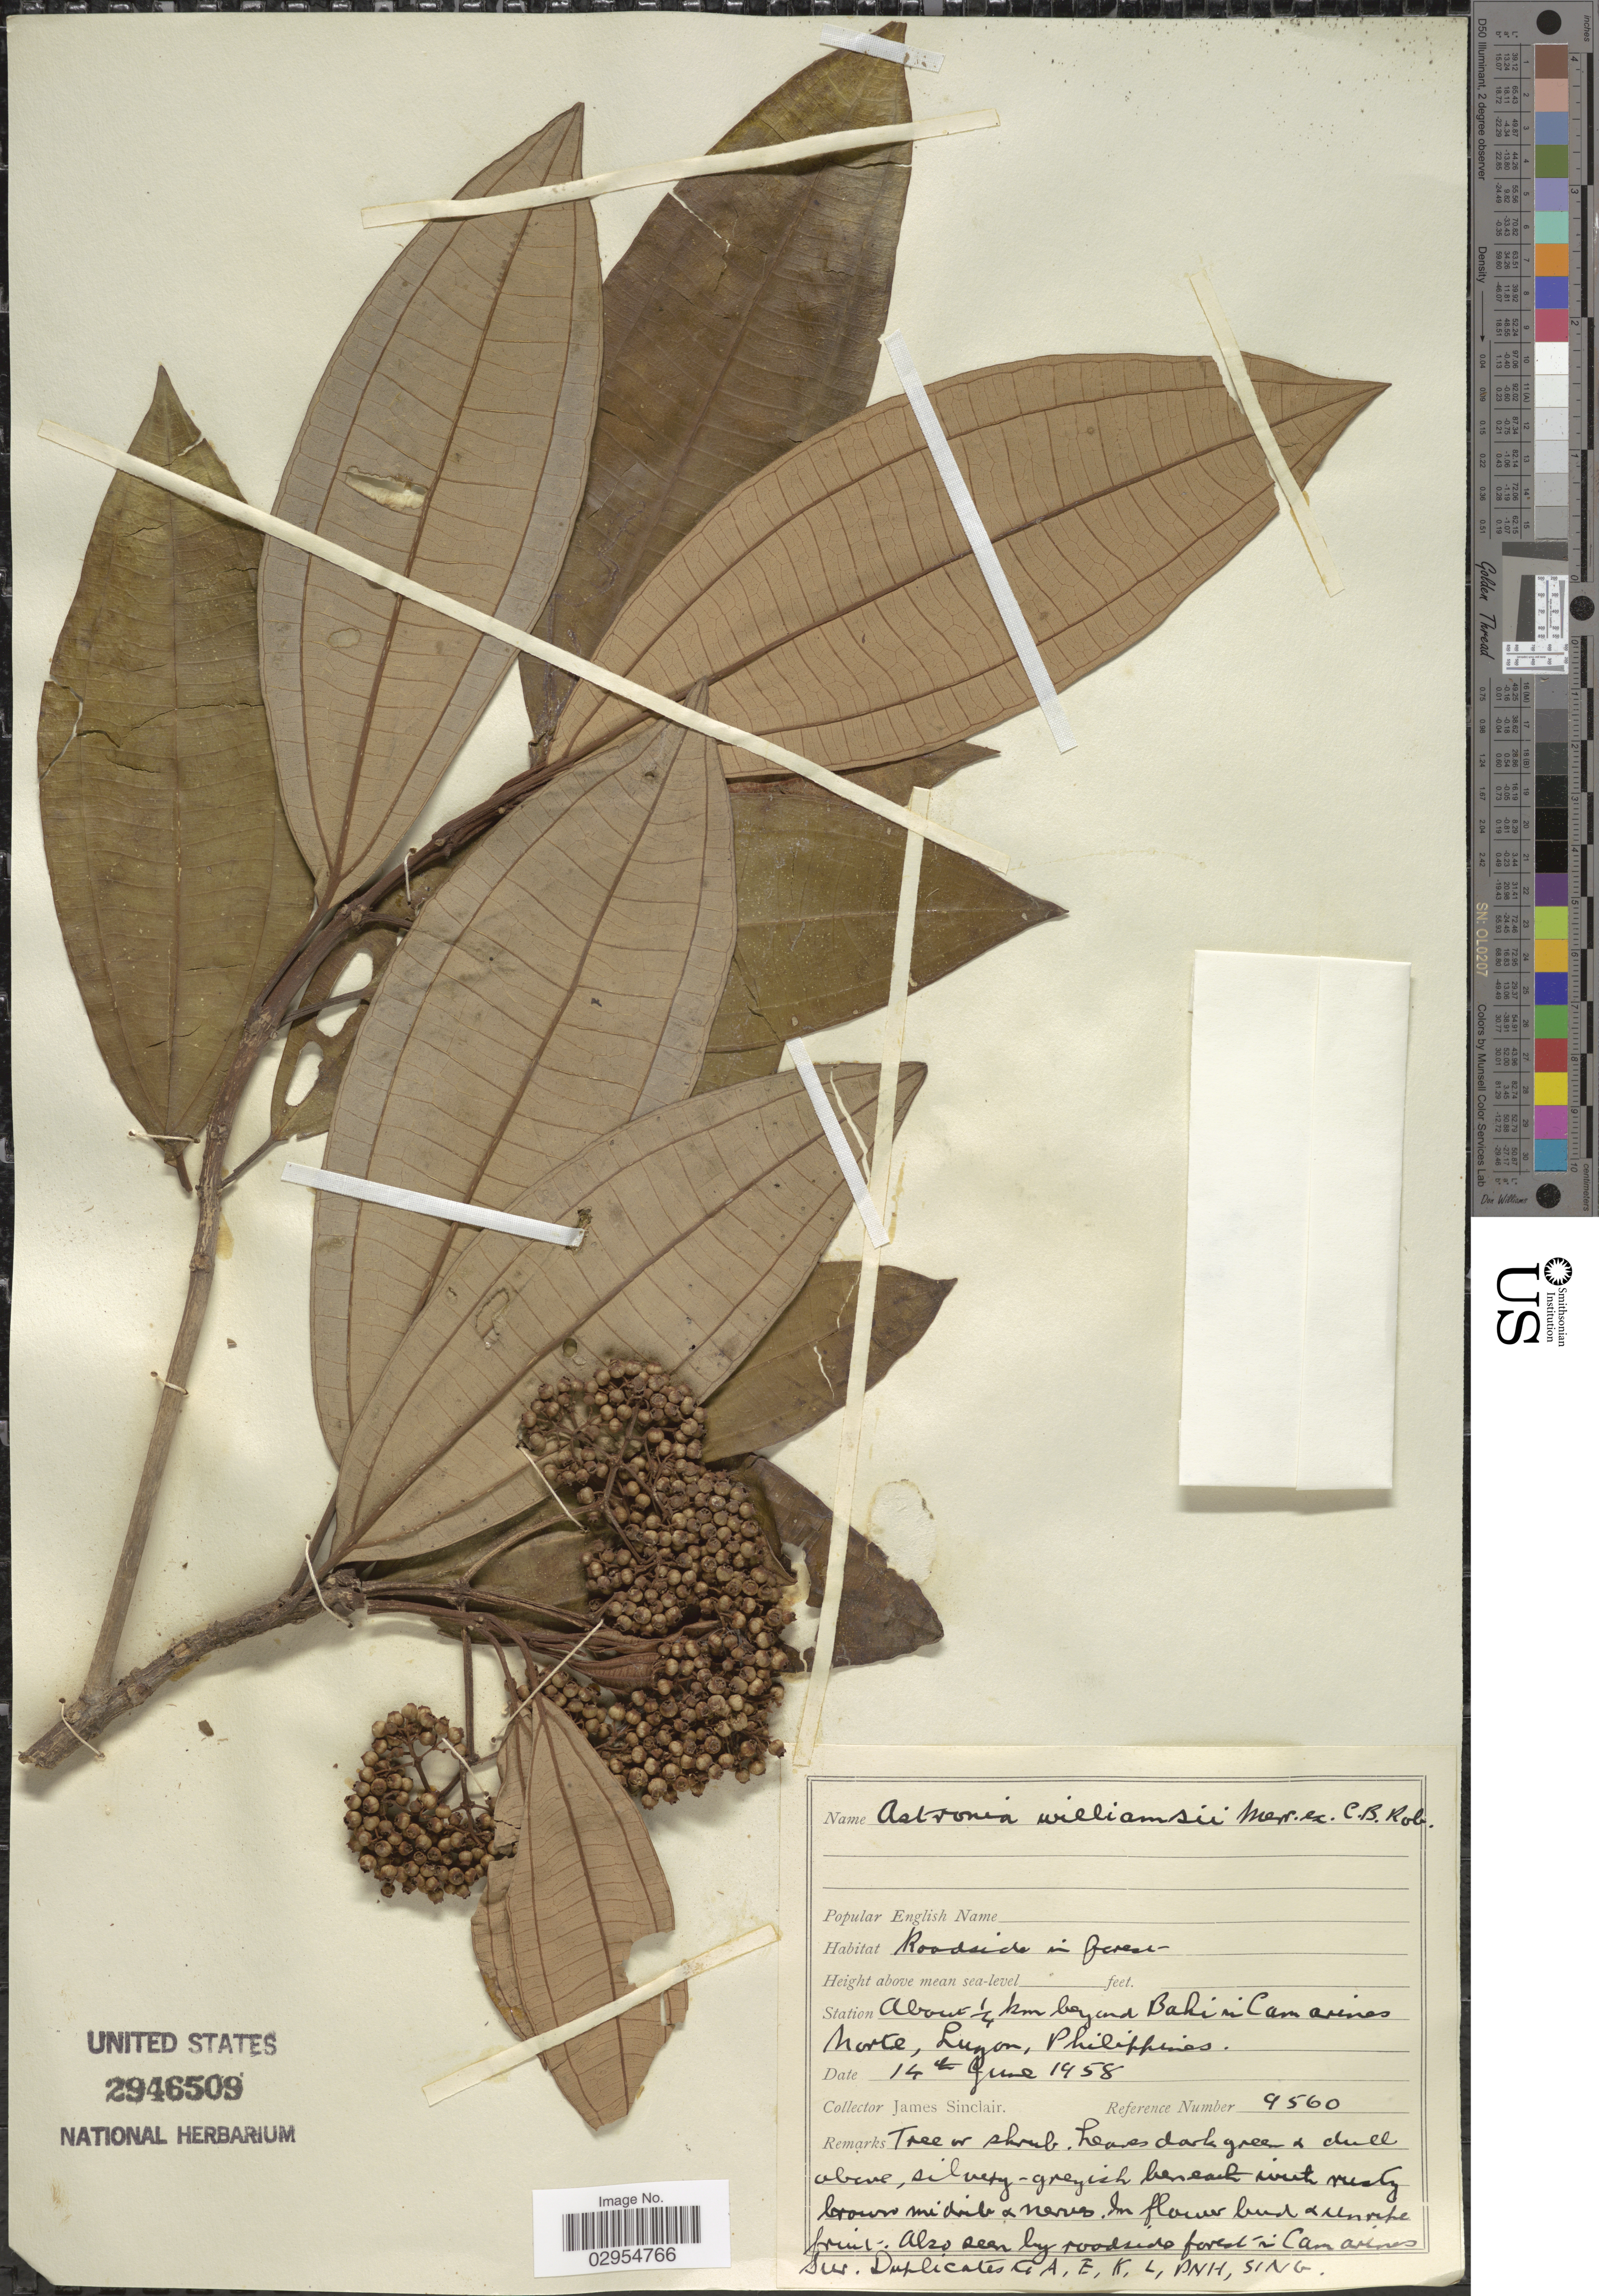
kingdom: Plantae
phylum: Tracheophyta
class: Magnoliopsida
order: Myrtales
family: Melastomataceae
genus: Astronia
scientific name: Astronia williamsii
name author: Merr. ex C.B. Rob.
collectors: J. Sinclair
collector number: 9560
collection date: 1958-06-14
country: Philippines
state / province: Bicol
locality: About ¼ km beyond Bakini Camarines Norte, Luzon.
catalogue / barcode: US 2946509